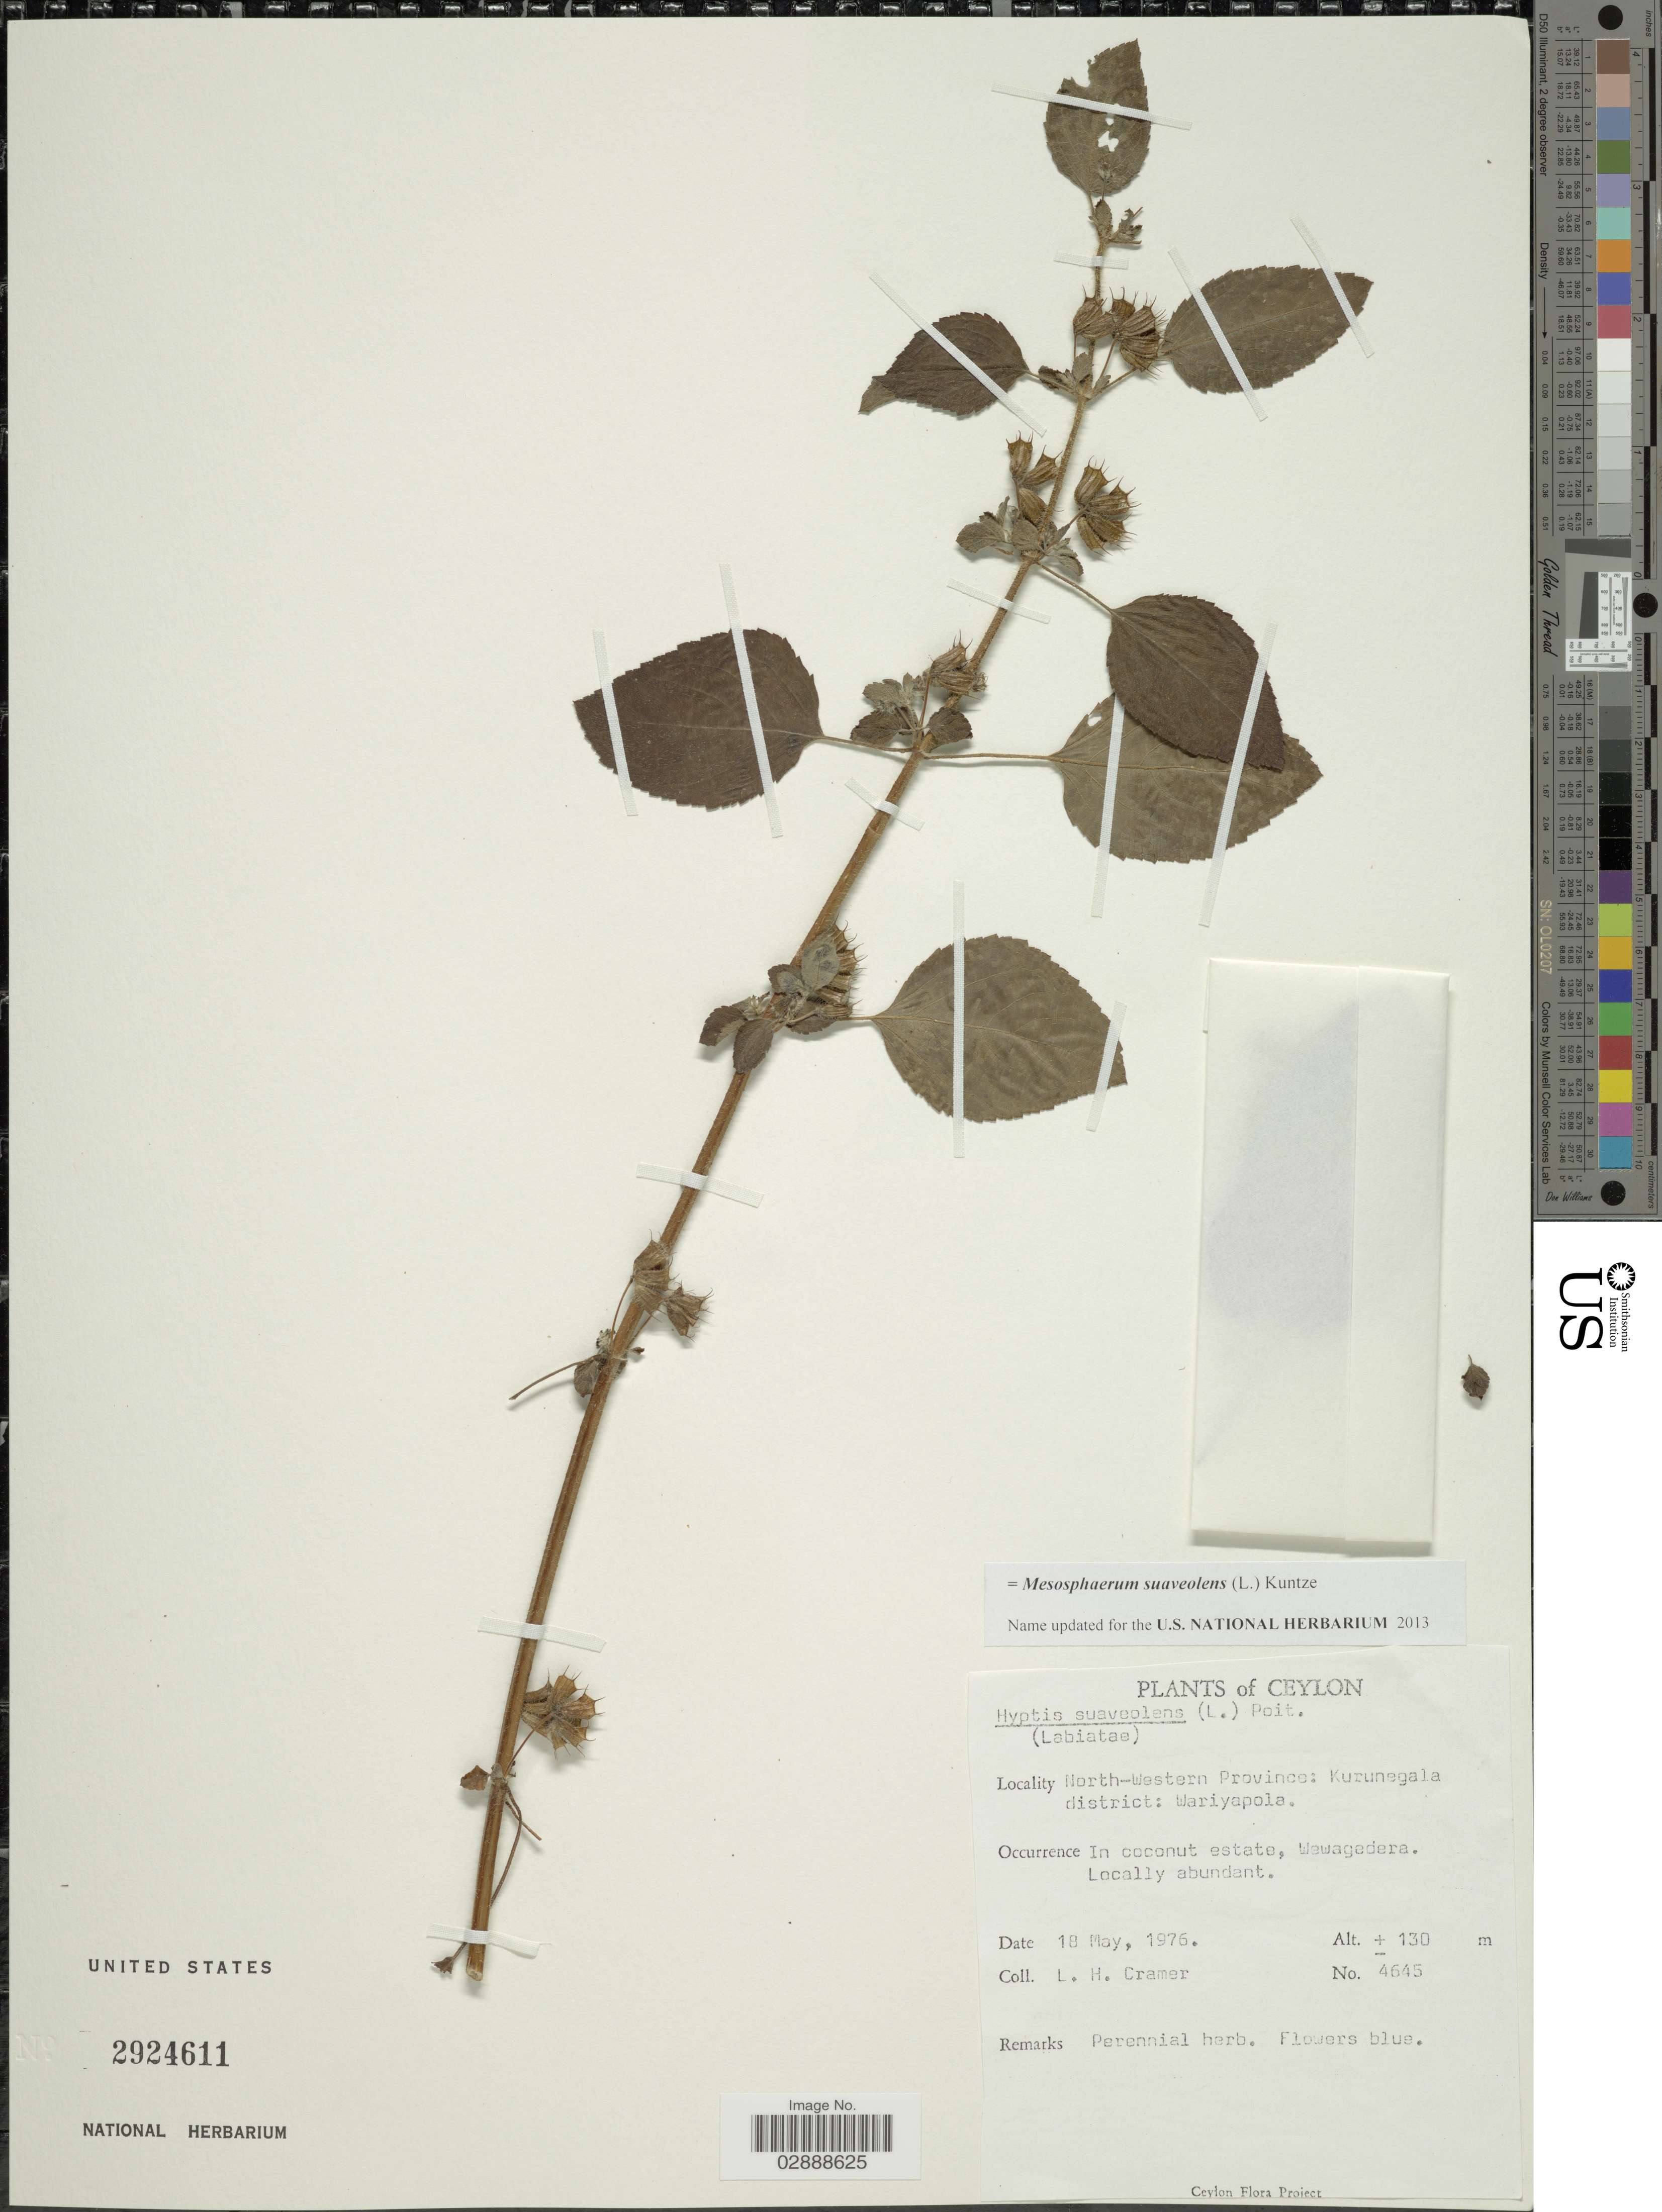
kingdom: Plantae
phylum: Tracheophyta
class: Magnoliopsida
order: Lamiales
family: Lamiaceae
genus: Mesosphaerum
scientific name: Mesosphaerum suaveolens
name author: (L.) Kuntze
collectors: L. H. Cramer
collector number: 4645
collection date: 1976-05-18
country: Sri Lanka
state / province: North Western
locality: Ceylon, Kurunegala district: Wariyapola, In coconut estate, Wewagedera.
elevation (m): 130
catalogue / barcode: US 2924611